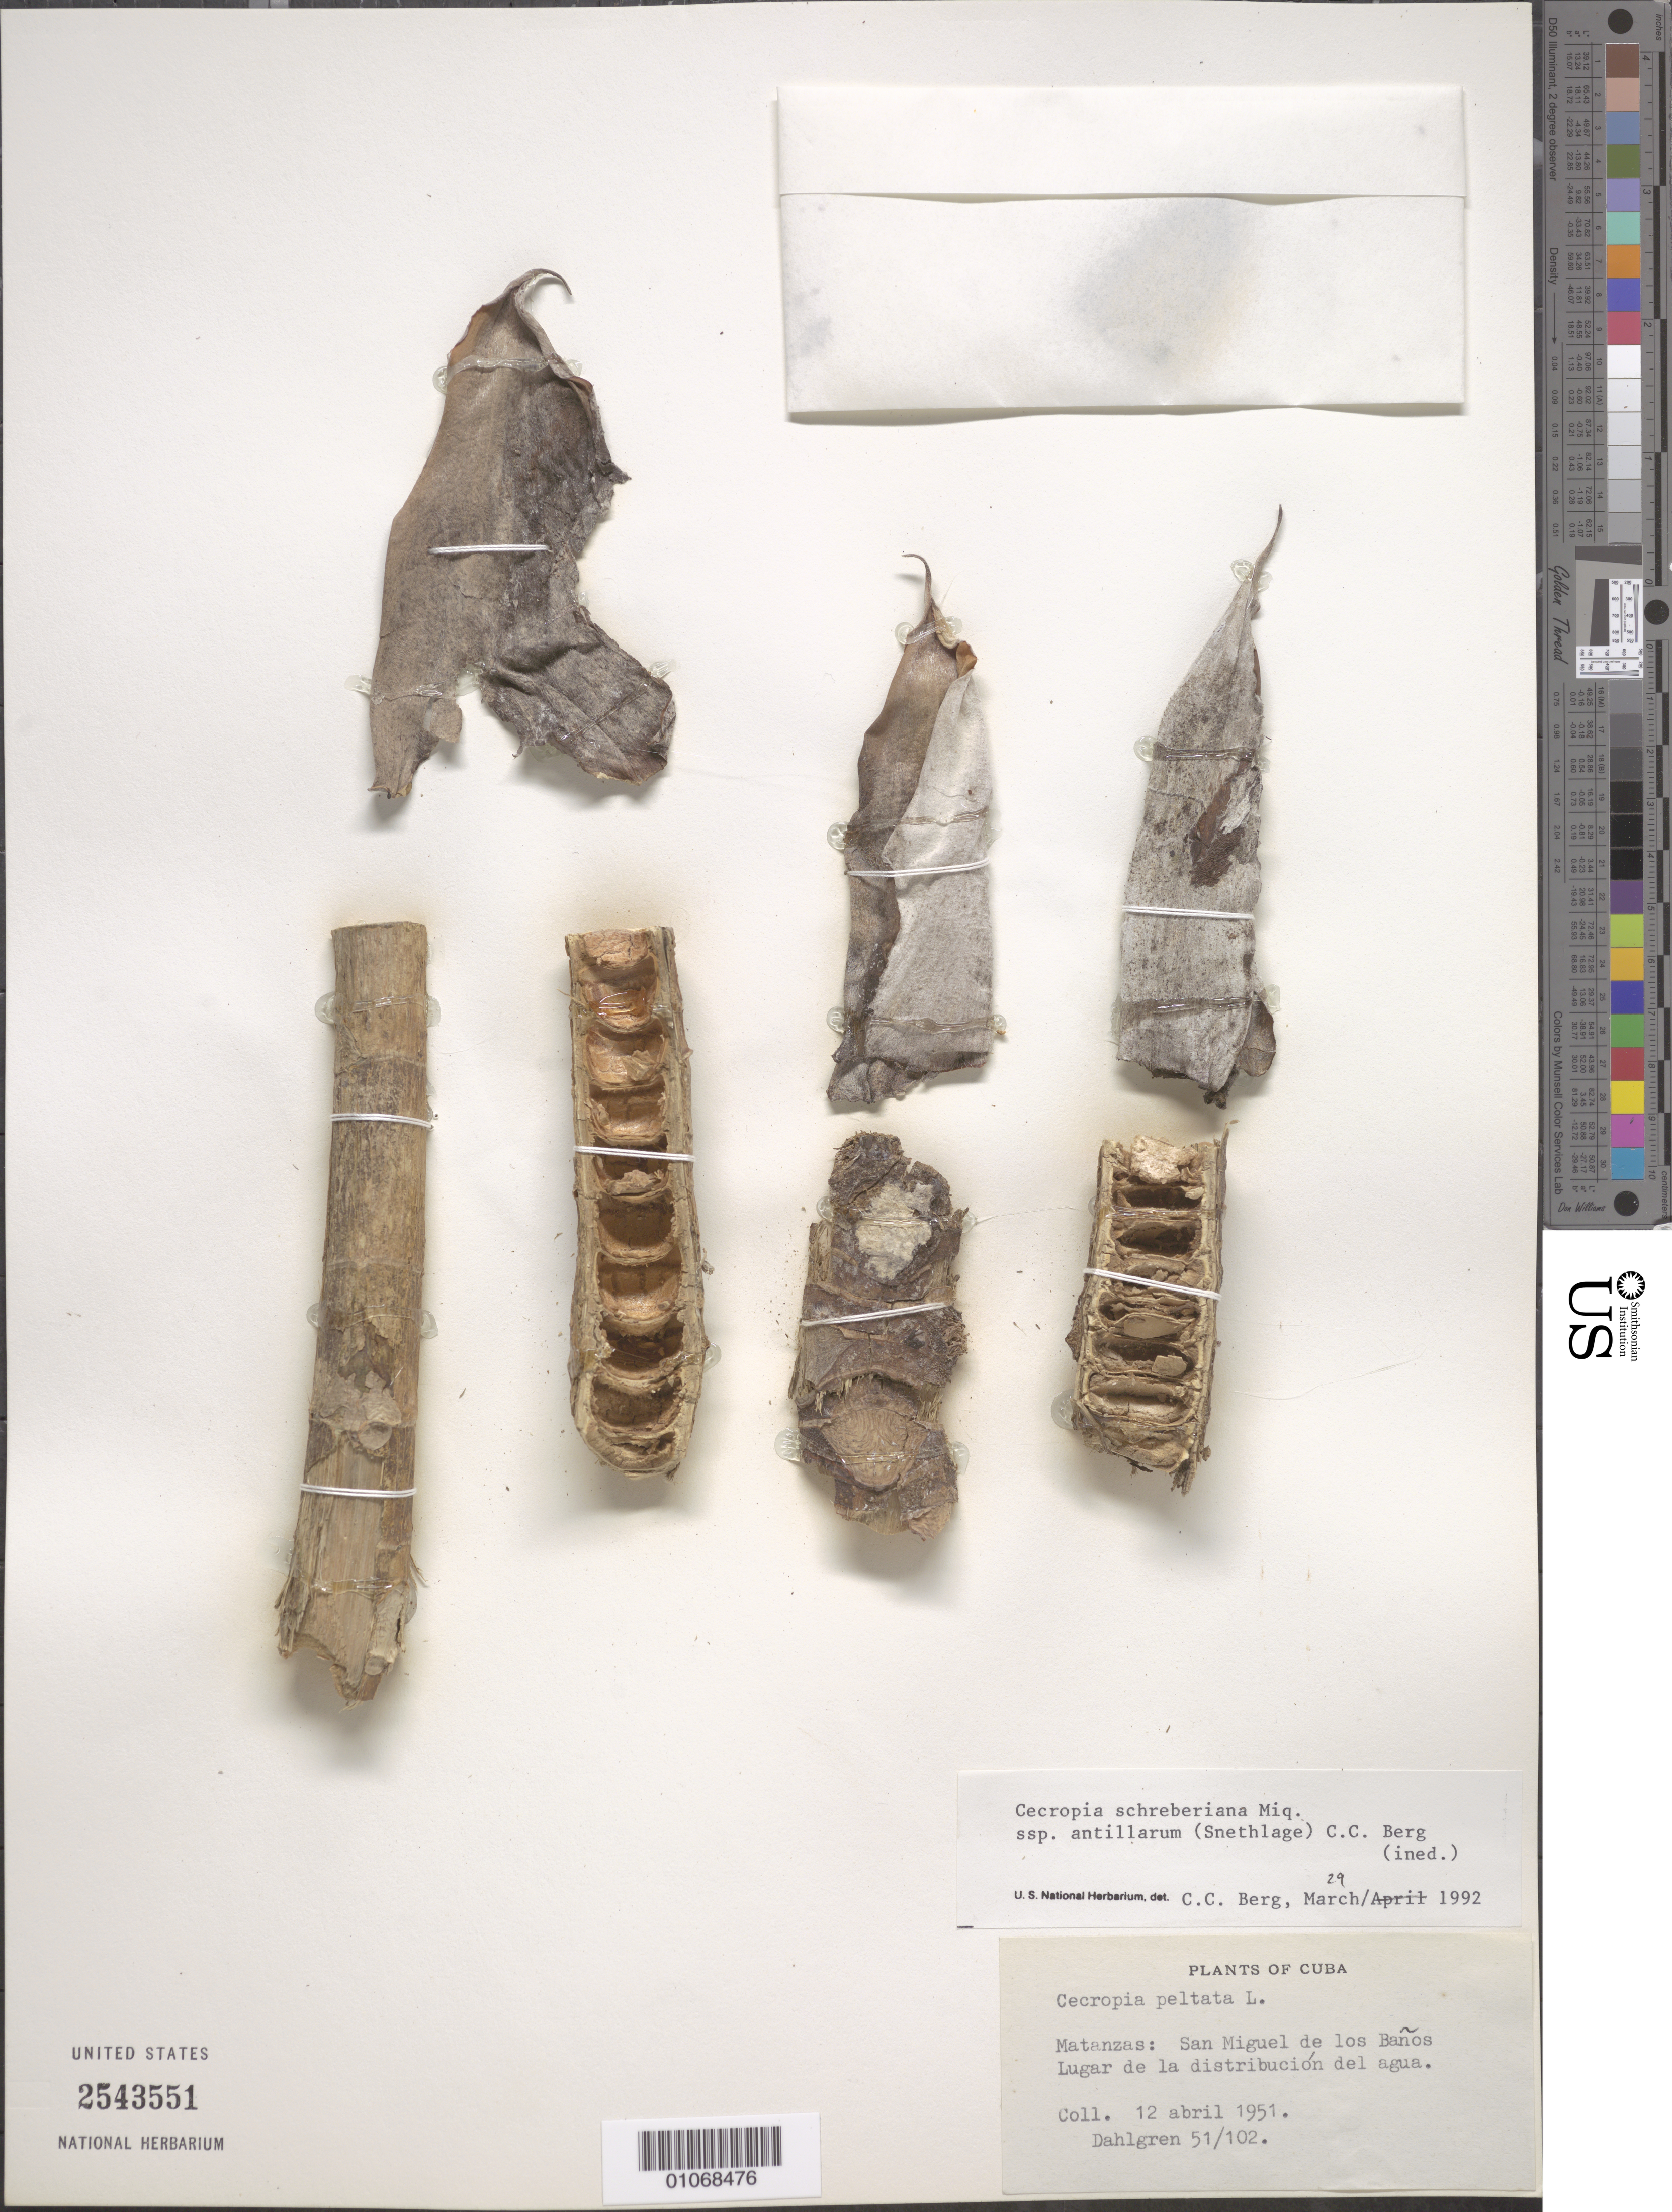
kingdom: Plantae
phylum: Tracheophyta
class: Magnoliopsida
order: Rosales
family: Urticaceae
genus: Cecropia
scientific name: Cecropia schreberiana subsp. antillarum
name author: (Snethl.) C.C. Berg & P. Franco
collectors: B. E. Dahlgren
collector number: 21/102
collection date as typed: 12 Apr 1951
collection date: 1951-04-12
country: Cuba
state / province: Matanzas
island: Cuba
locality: San Miguel de los Banos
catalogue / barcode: US 2543551